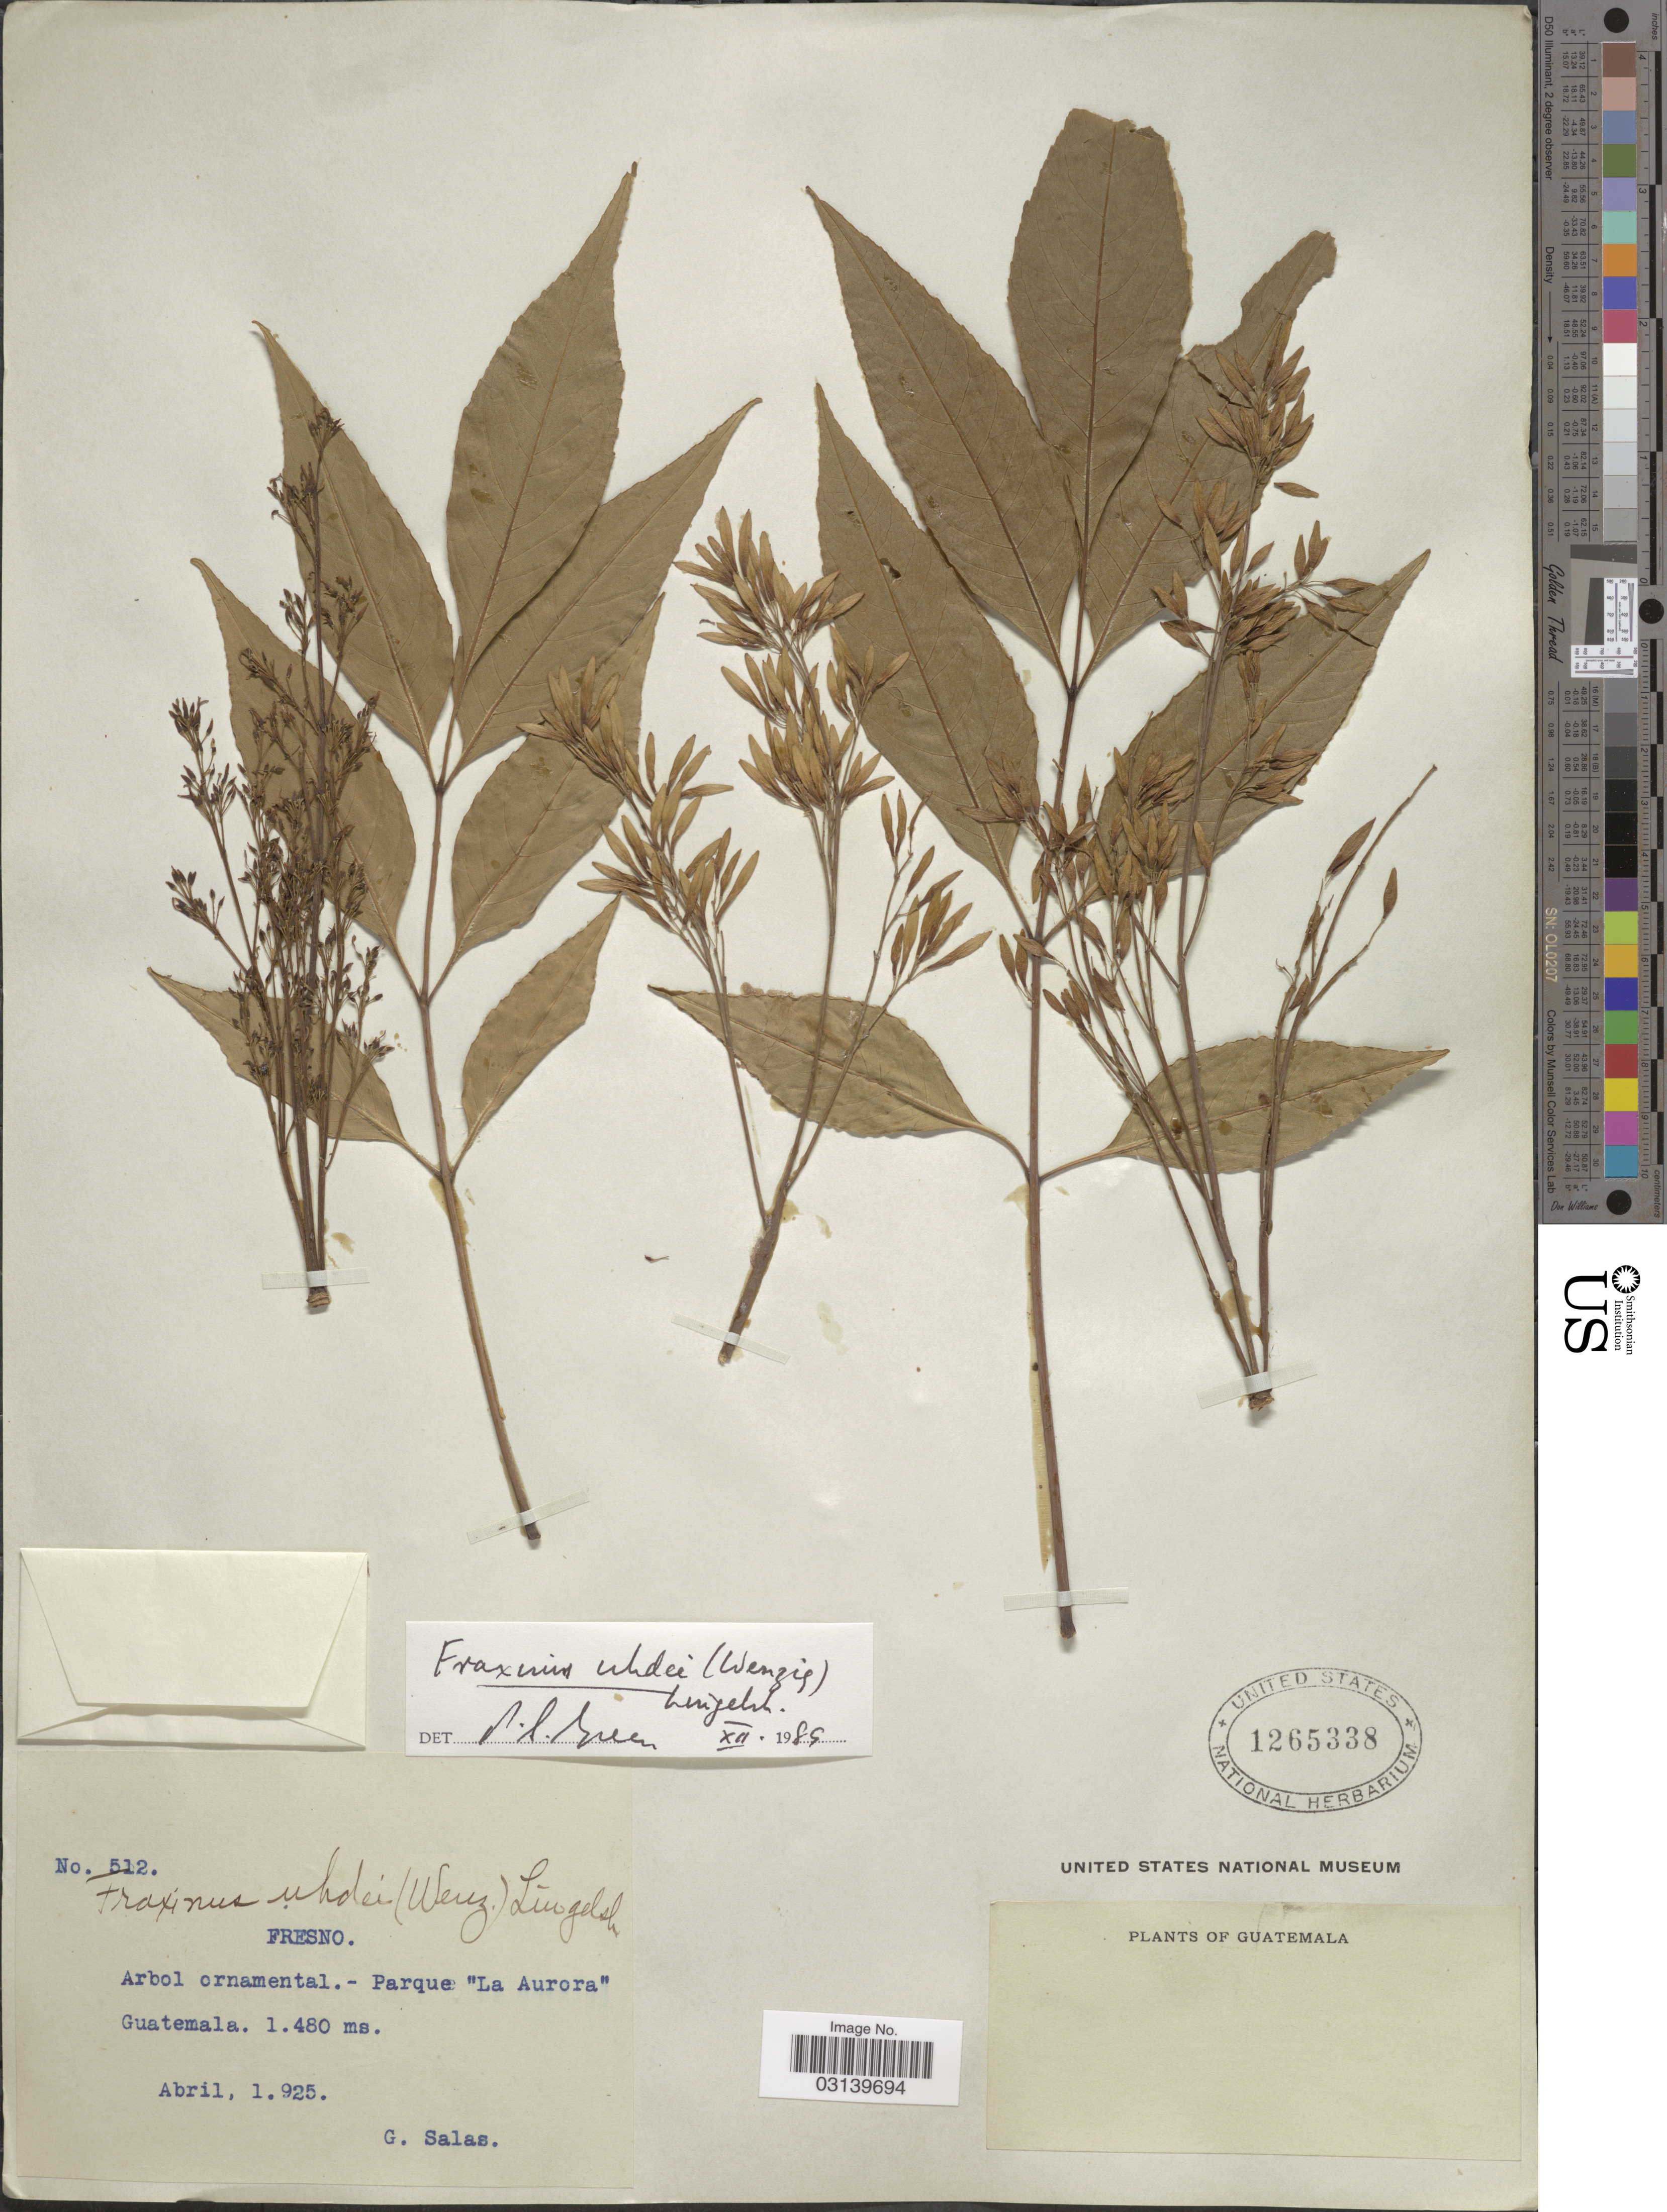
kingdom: Plantae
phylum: Tracheophyta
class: Magnoliopsida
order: Lamiales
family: Oleaceae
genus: Fraxinus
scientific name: Fraxinus uhdei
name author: (Wenz.) Lingelsh.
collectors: G. Salas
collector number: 512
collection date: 1925-04-01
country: Guatemala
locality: Parque "La Aurora".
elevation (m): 1480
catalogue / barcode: US 1265338